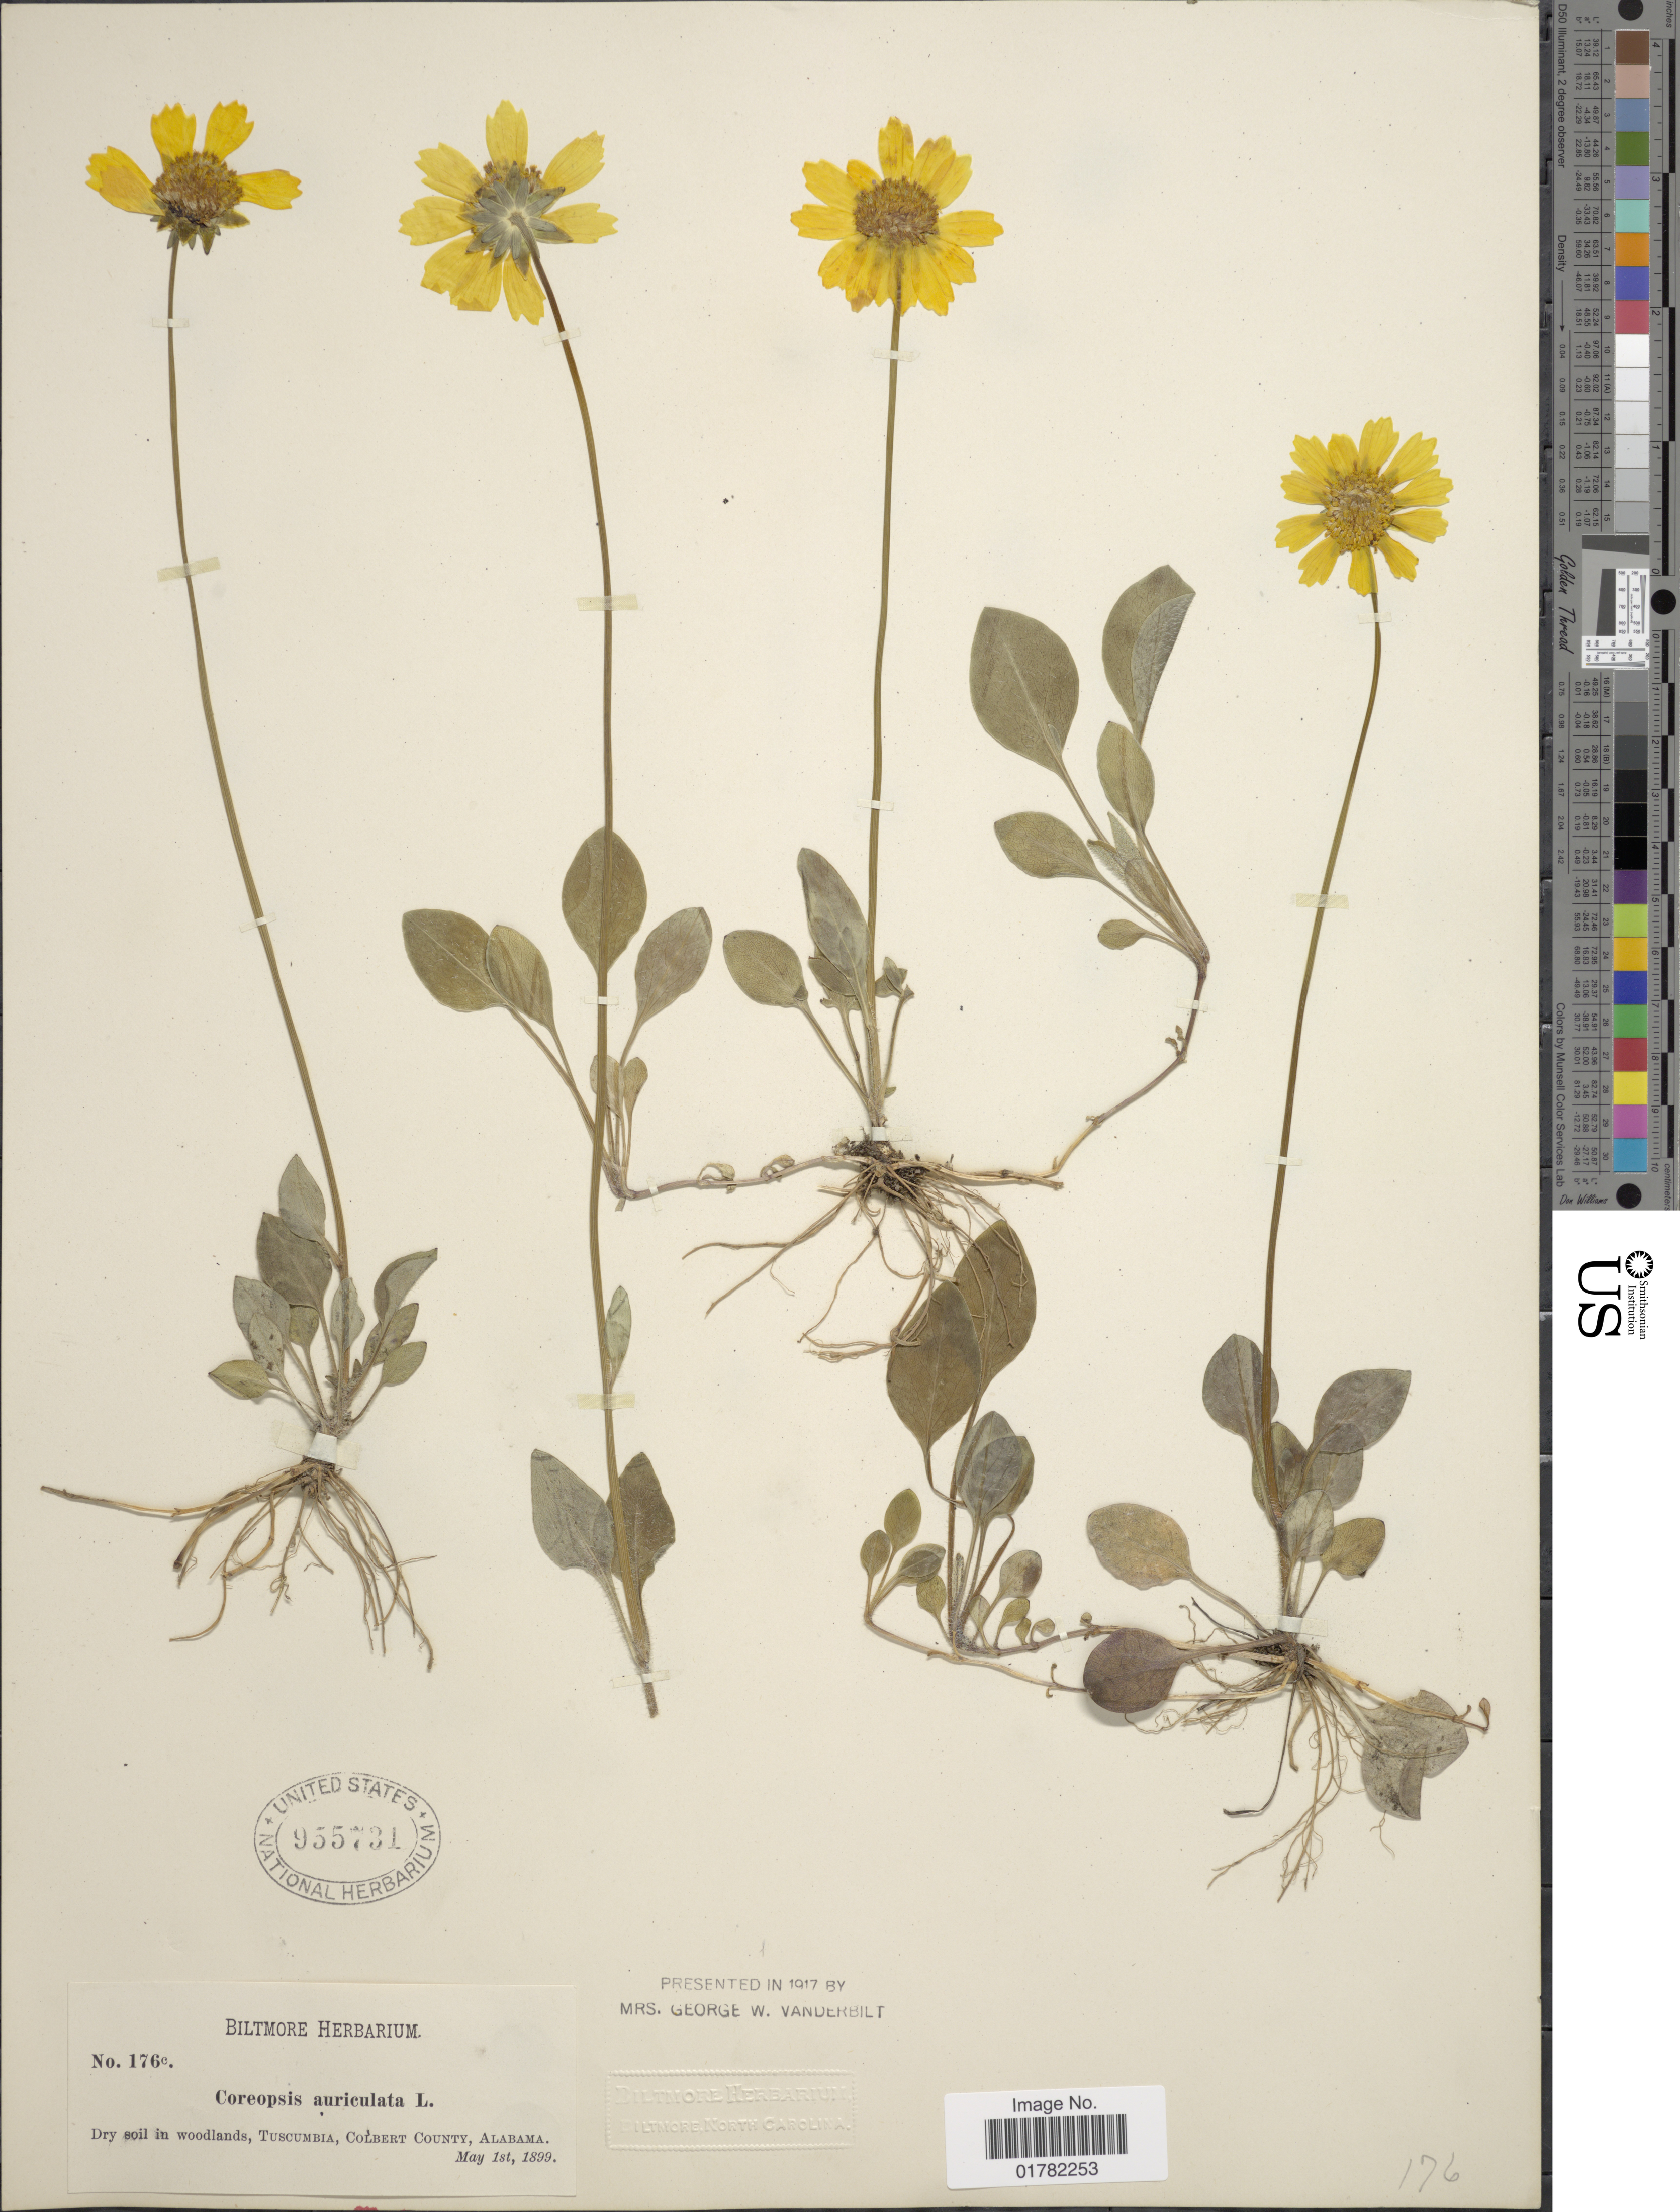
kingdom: Plantae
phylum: Tracheophyta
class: Magnoliopsida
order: Asterales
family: Asteraceae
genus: Coreopsis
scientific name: Coreopsis auriculata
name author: L.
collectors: ex herb. Biltmore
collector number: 176c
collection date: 1899-05-01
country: United States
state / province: Alabama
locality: Dry soil in woodlands, Tuscumbia, Colbert County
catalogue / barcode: US 955731